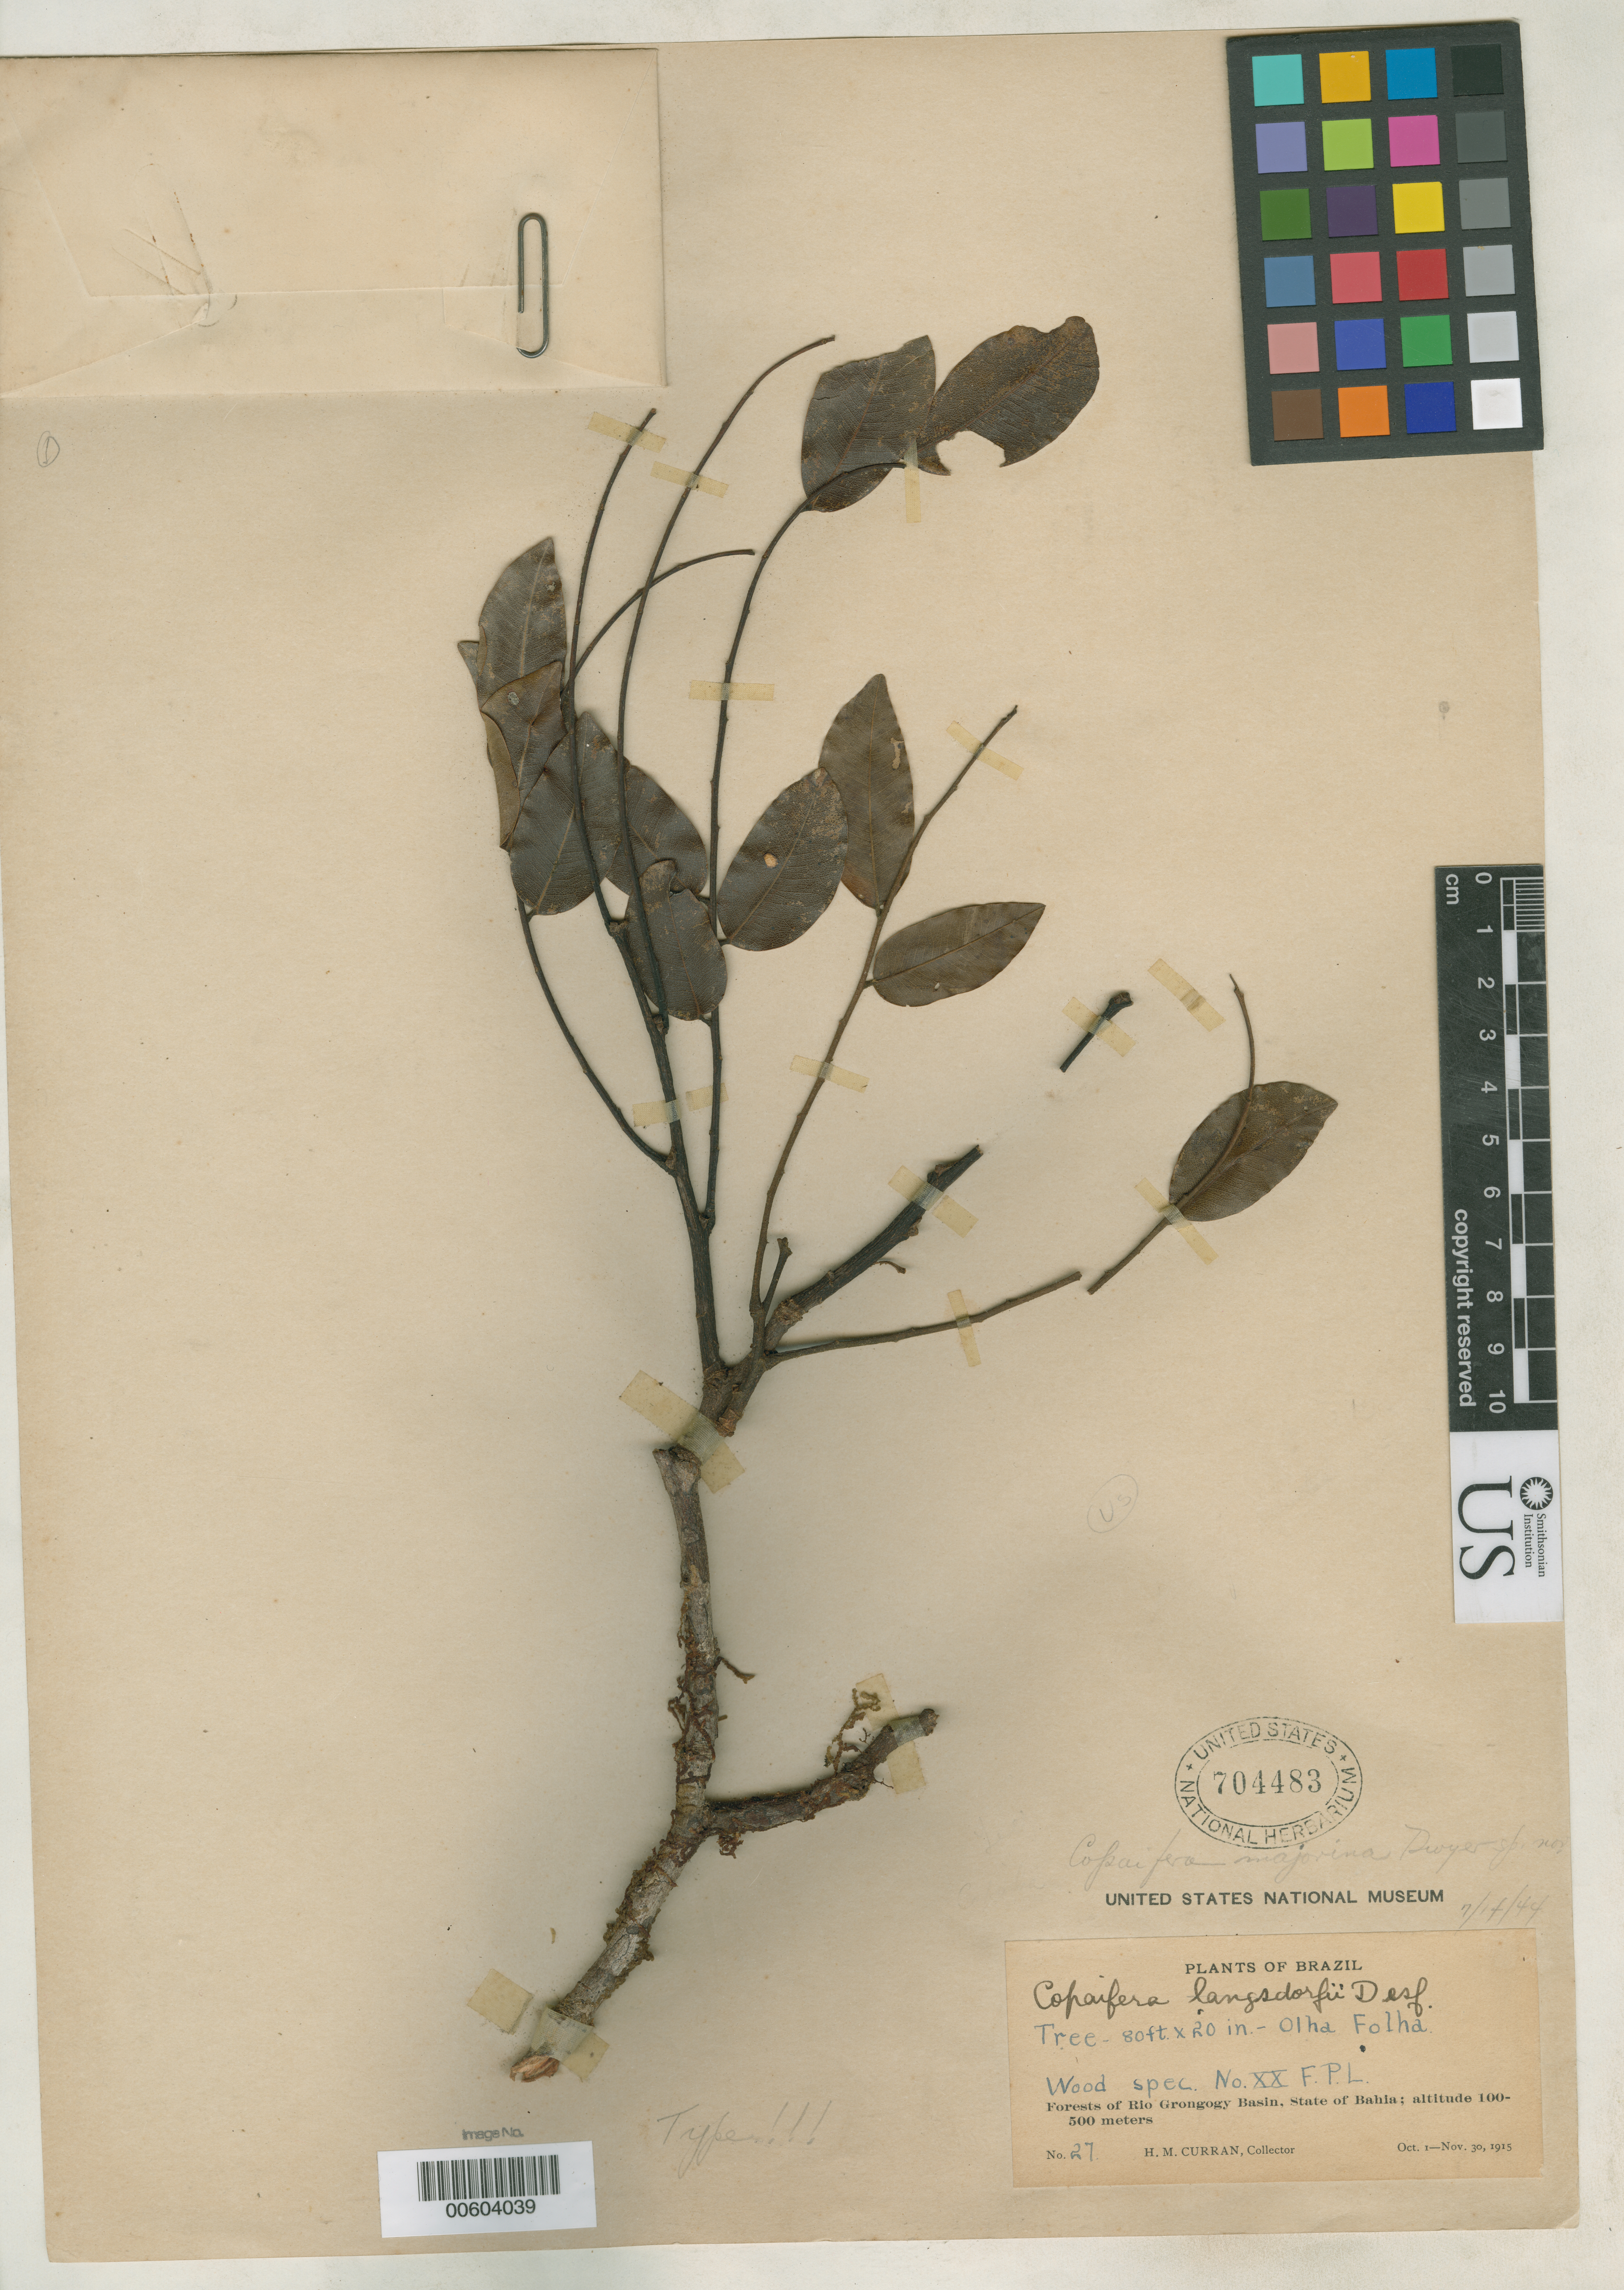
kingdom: Plantae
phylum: Tracheophyta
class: Magnoliopsida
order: Fabales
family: Fabaceae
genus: Copaifera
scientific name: Copaifera majorina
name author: Dwyer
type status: Holotype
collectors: H. M. Curran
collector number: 27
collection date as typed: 01 Oct 1915 to 30 Nov 1915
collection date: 1915-10-01/1915-11-30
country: Brazil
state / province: Bahia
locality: Forests of Rio Grongogy Basin.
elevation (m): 100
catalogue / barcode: US 704483